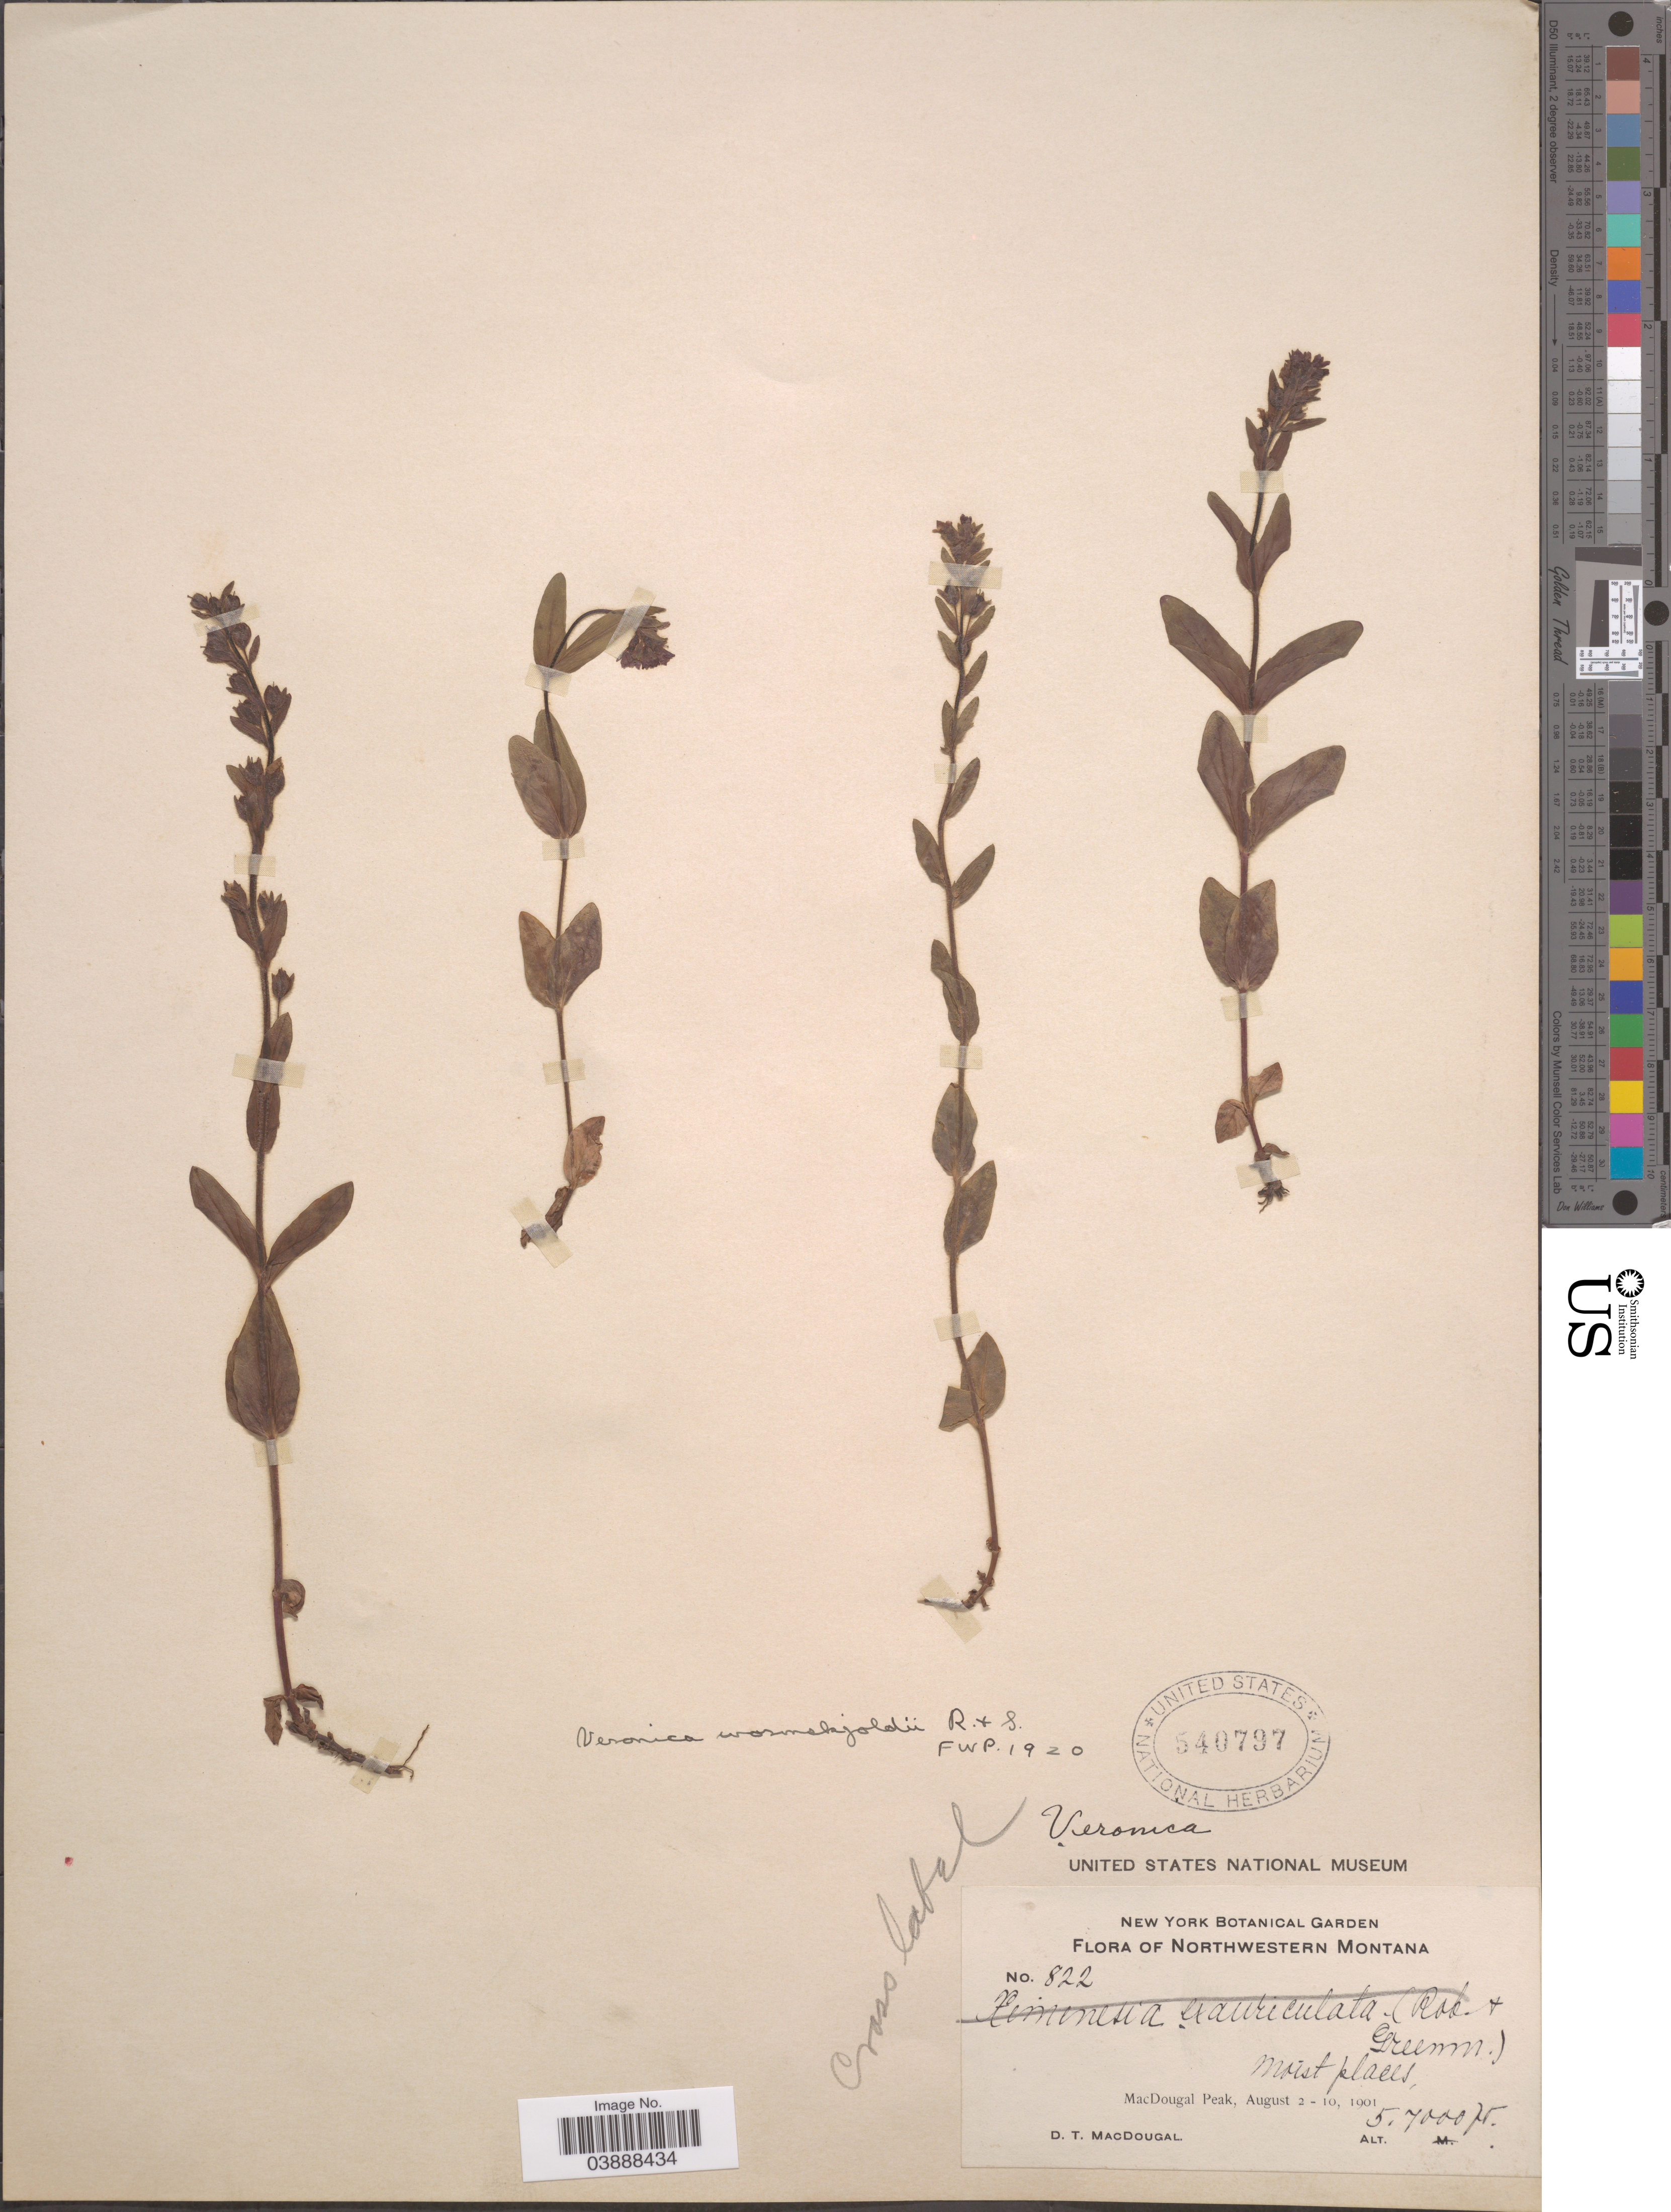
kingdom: Plantae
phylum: Tracheophyta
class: Magnoliopsida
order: Lamiales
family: Plantaginaceae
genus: Veronica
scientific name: Veronica wormskjoldii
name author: Roem. & Schult.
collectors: D. T. MacDougal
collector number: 822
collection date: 1901-08-02/1901-08-10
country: United States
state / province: Montana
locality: Northwestern Montana. MacDougal Peak.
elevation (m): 1524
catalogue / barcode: US 540797